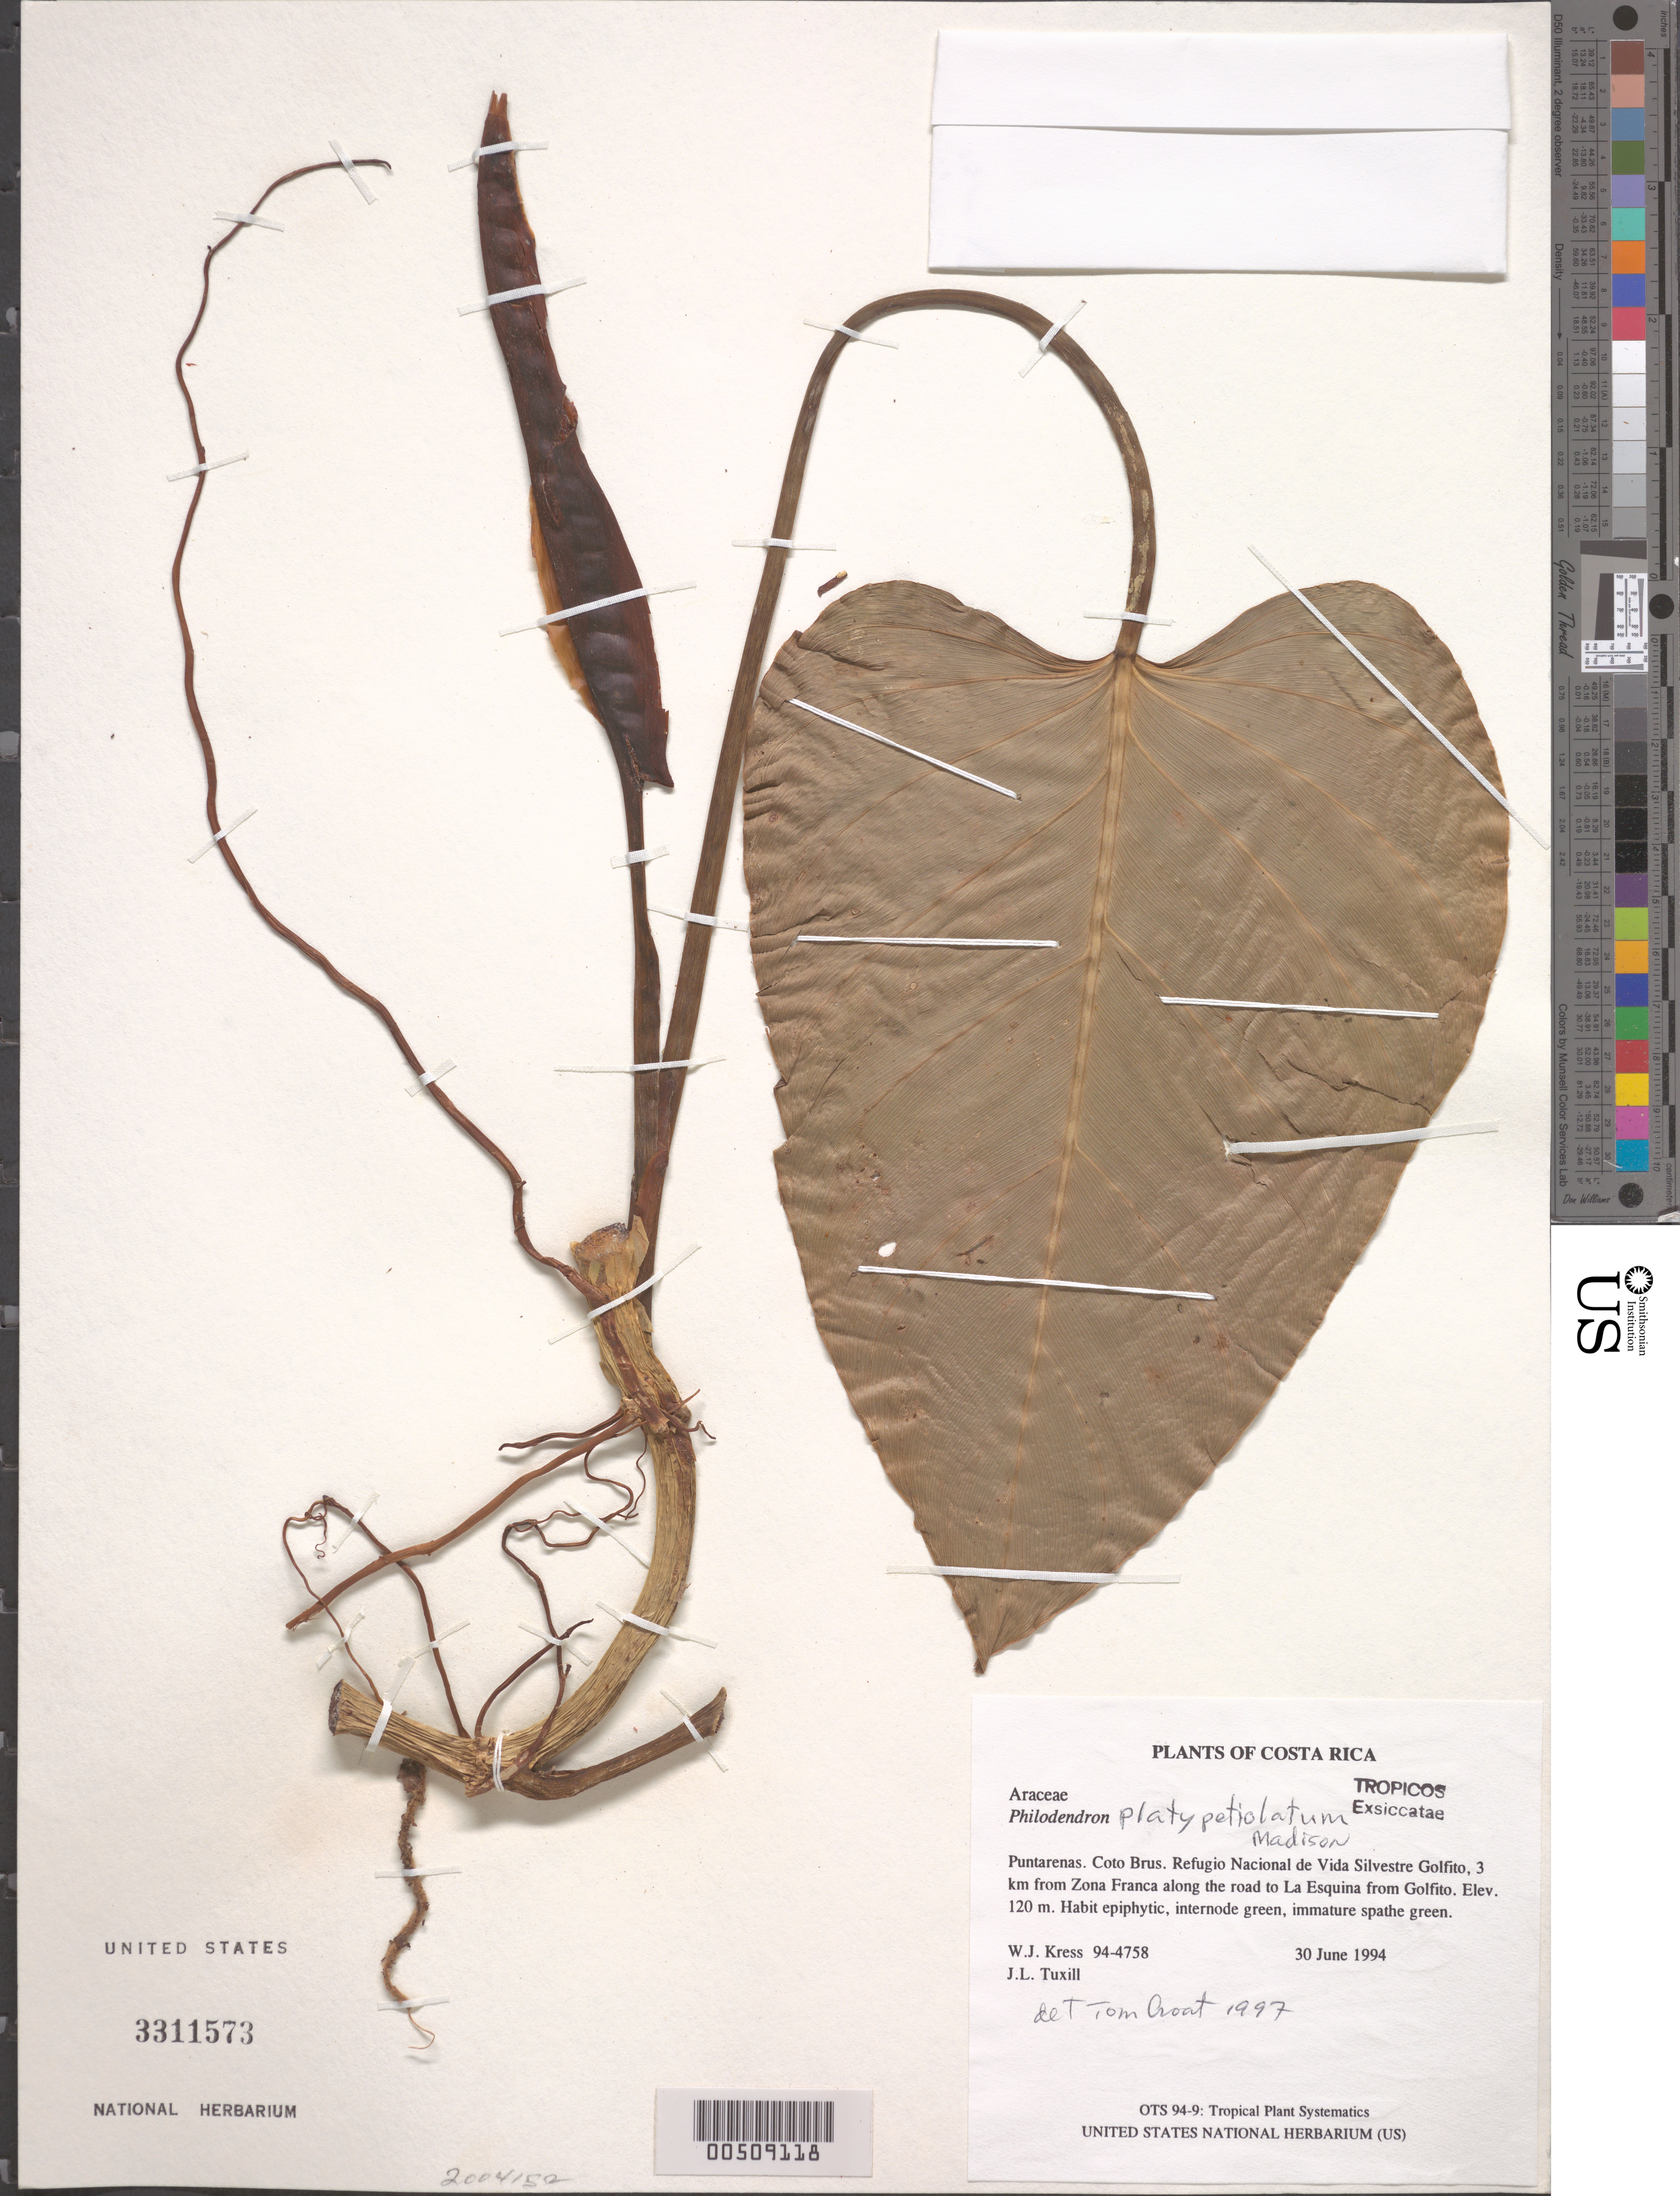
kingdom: Plantae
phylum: Tracheophyta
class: Liliopsida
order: Alismatales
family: Araceae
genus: Philodendron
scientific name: Philodendron platypetiolatum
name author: Madison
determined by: Croat, Thomas B., Missouri Botanical Garden (MO)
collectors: W. J. Kress & J. L. Tuxill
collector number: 94-4758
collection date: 1994-06-30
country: Costa Rica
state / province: Puntarenas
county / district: Coto Brus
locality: Refugio Nacional de Vida Silvestre Golfito, 3 km from Zona Franca along the road to La Esquina from Golfito.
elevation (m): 120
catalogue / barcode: US 3311573